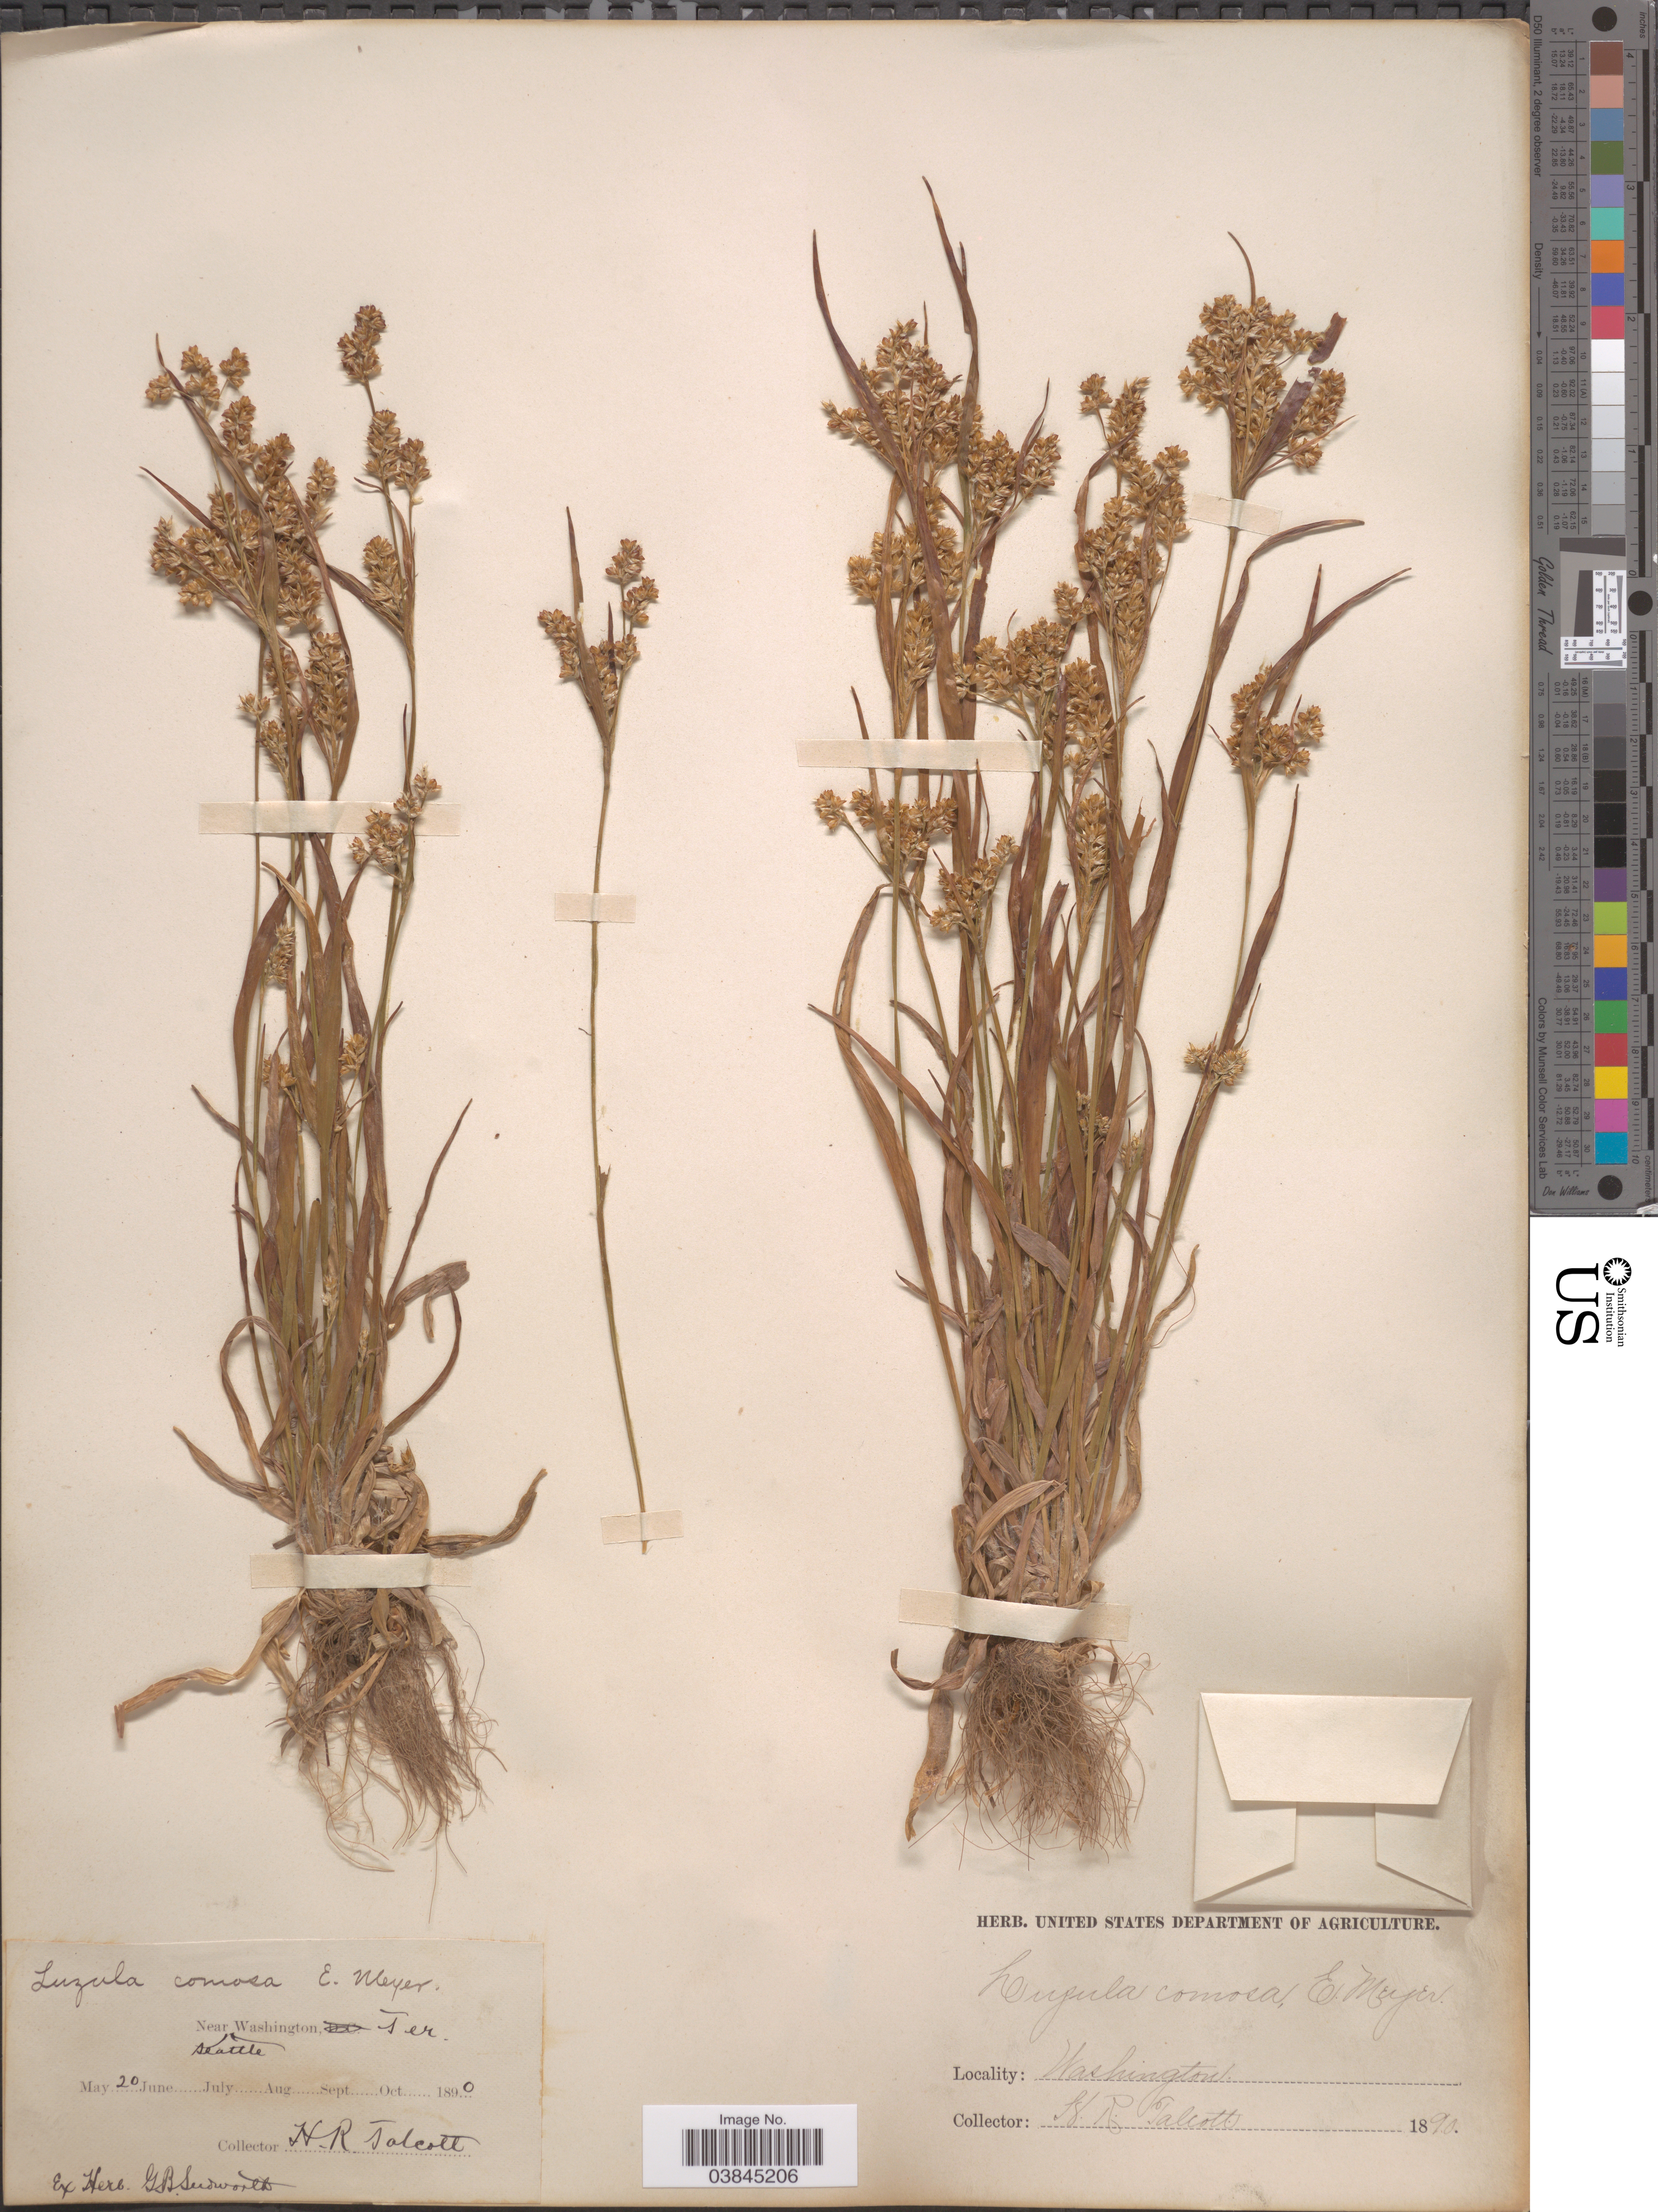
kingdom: Plantae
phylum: Tracheophyta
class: Liliopsida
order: Poales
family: Juncaceae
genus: Luzula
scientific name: Luzula campestris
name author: (L.) DC.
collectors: H. Jalcott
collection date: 1890-05-20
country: United States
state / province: Washington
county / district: King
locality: Near Seattle.